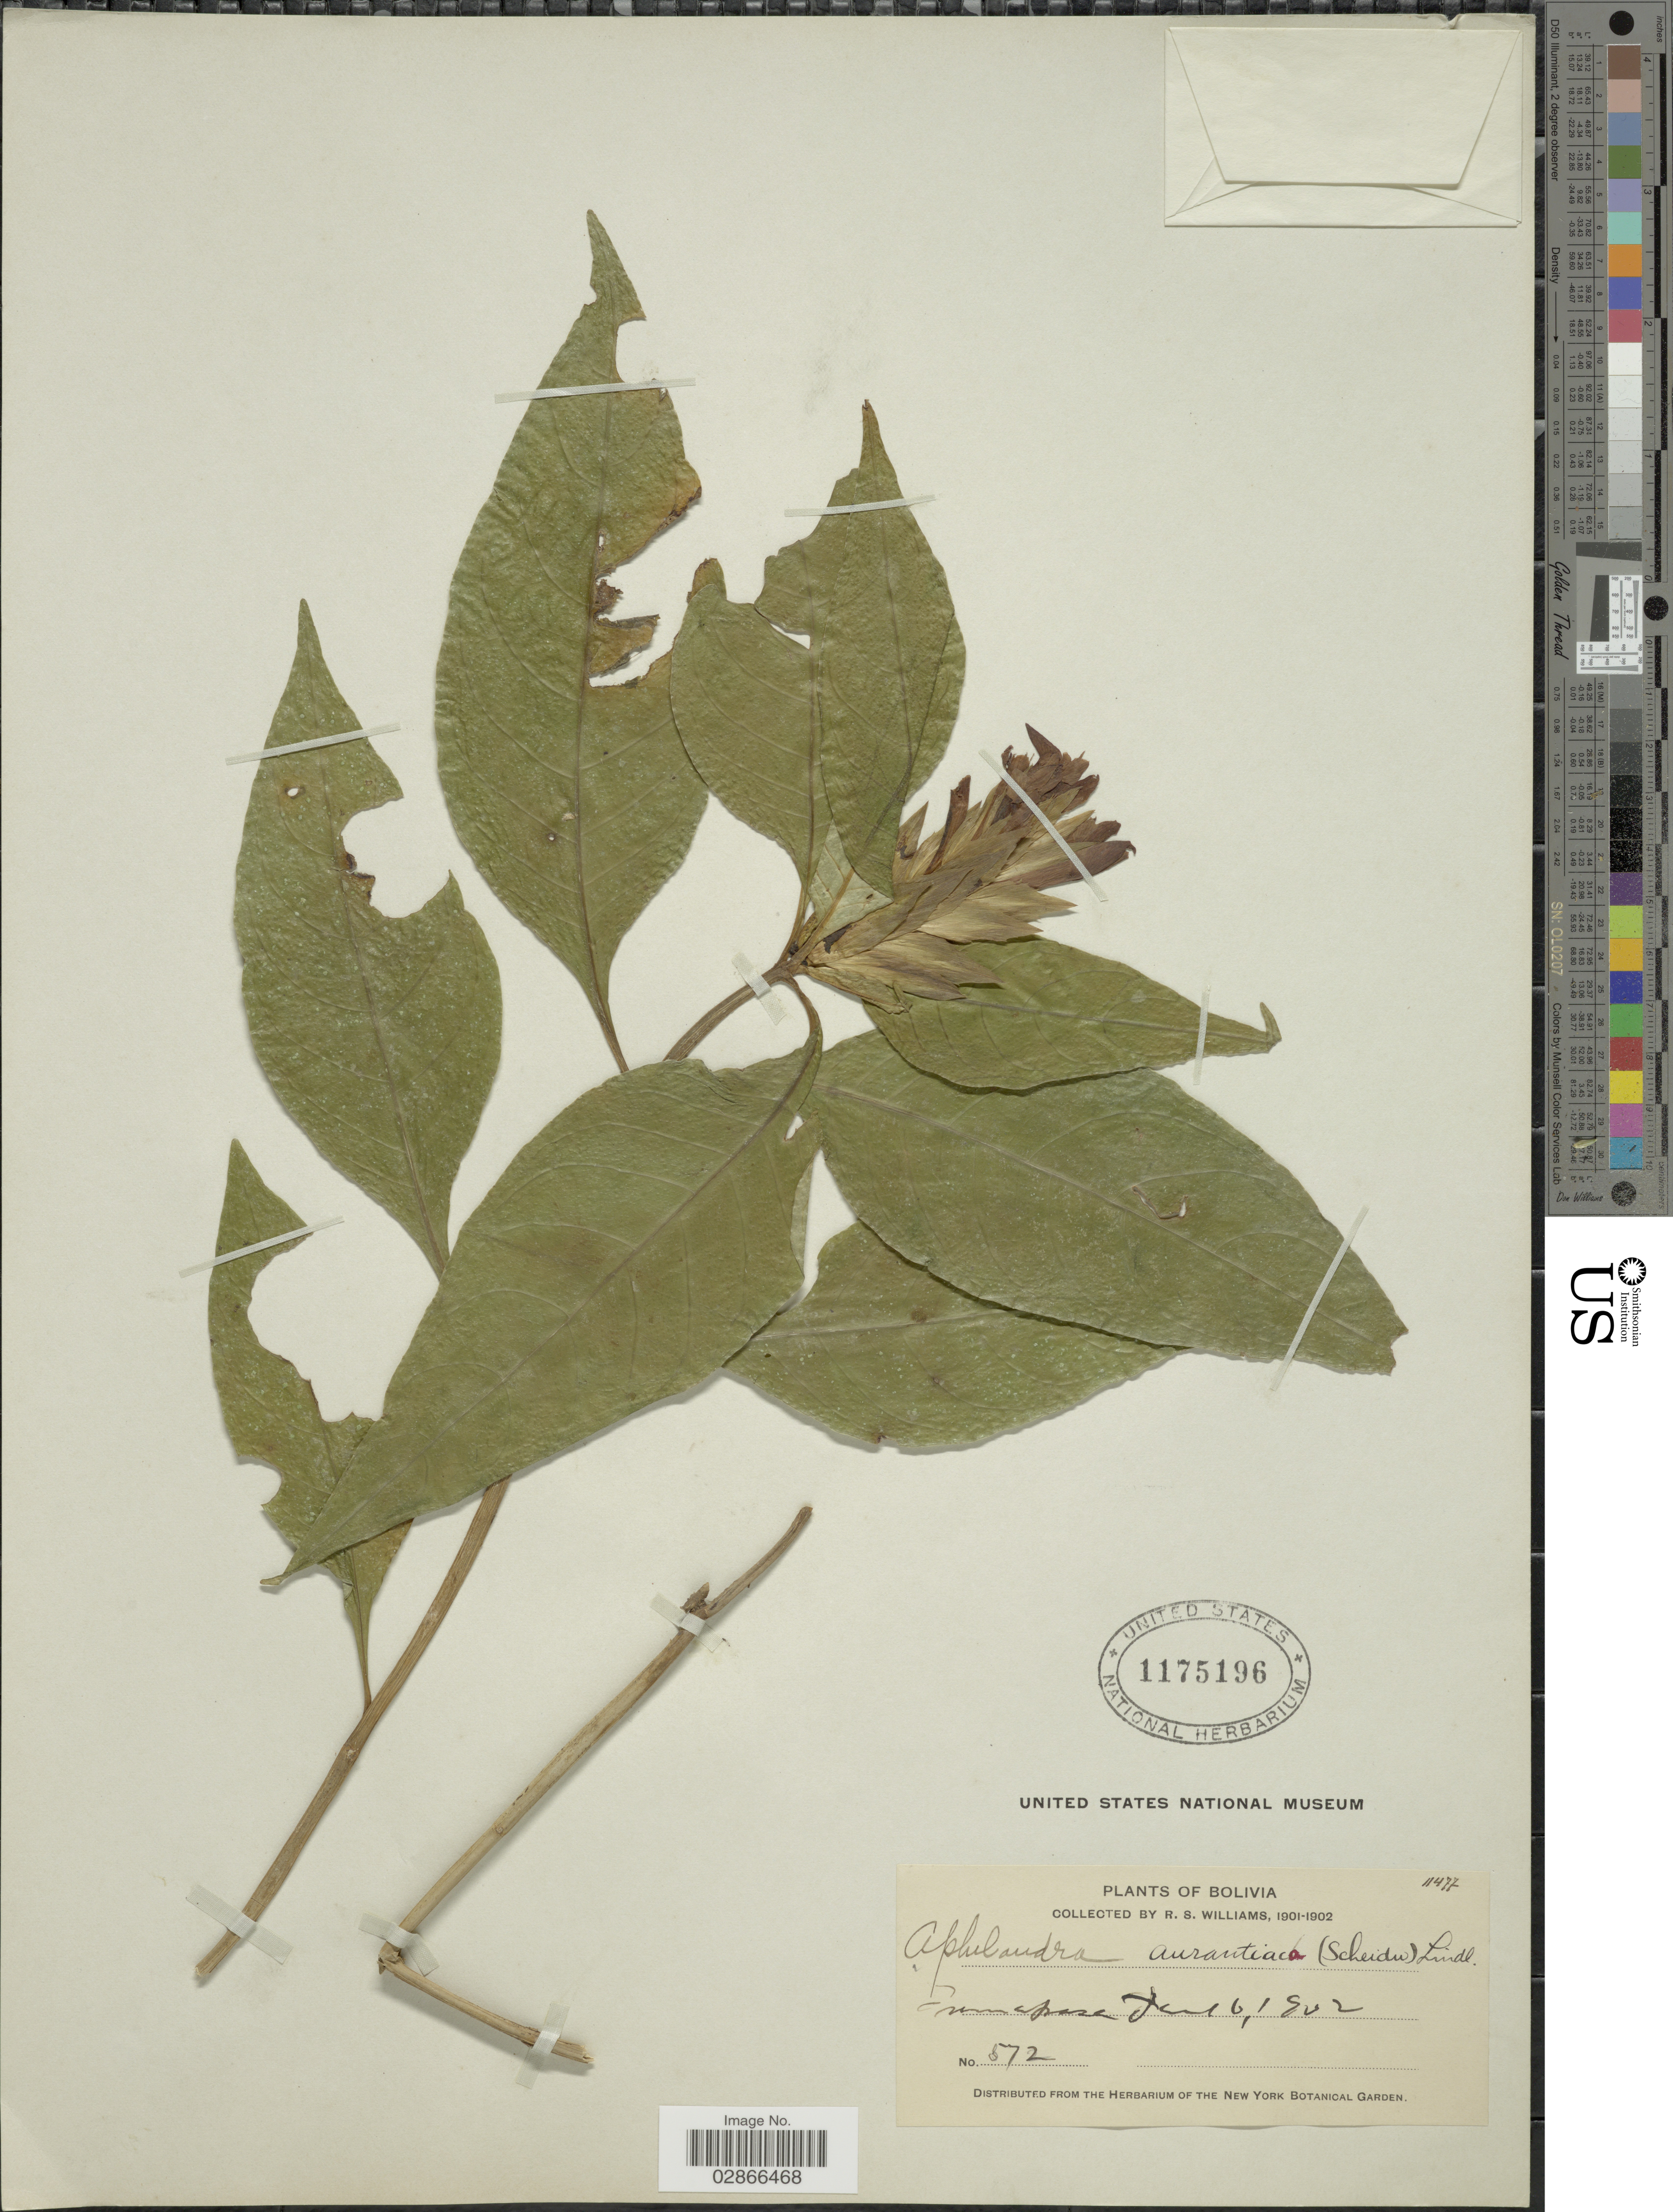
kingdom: Plantae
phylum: Tracheophyta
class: Magnoliopsida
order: Lamiales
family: Acanthaceae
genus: Aphelandra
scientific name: Aphelandra aurantiaca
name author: (Scheidw.) Lindl.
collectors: R. S. Williams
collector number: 572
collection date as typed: Jan. 6, 1902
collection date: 1902-01-06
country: Bolivia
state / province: La Paz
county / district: Iturralde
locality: Tumupasa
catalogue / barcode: US 1175196